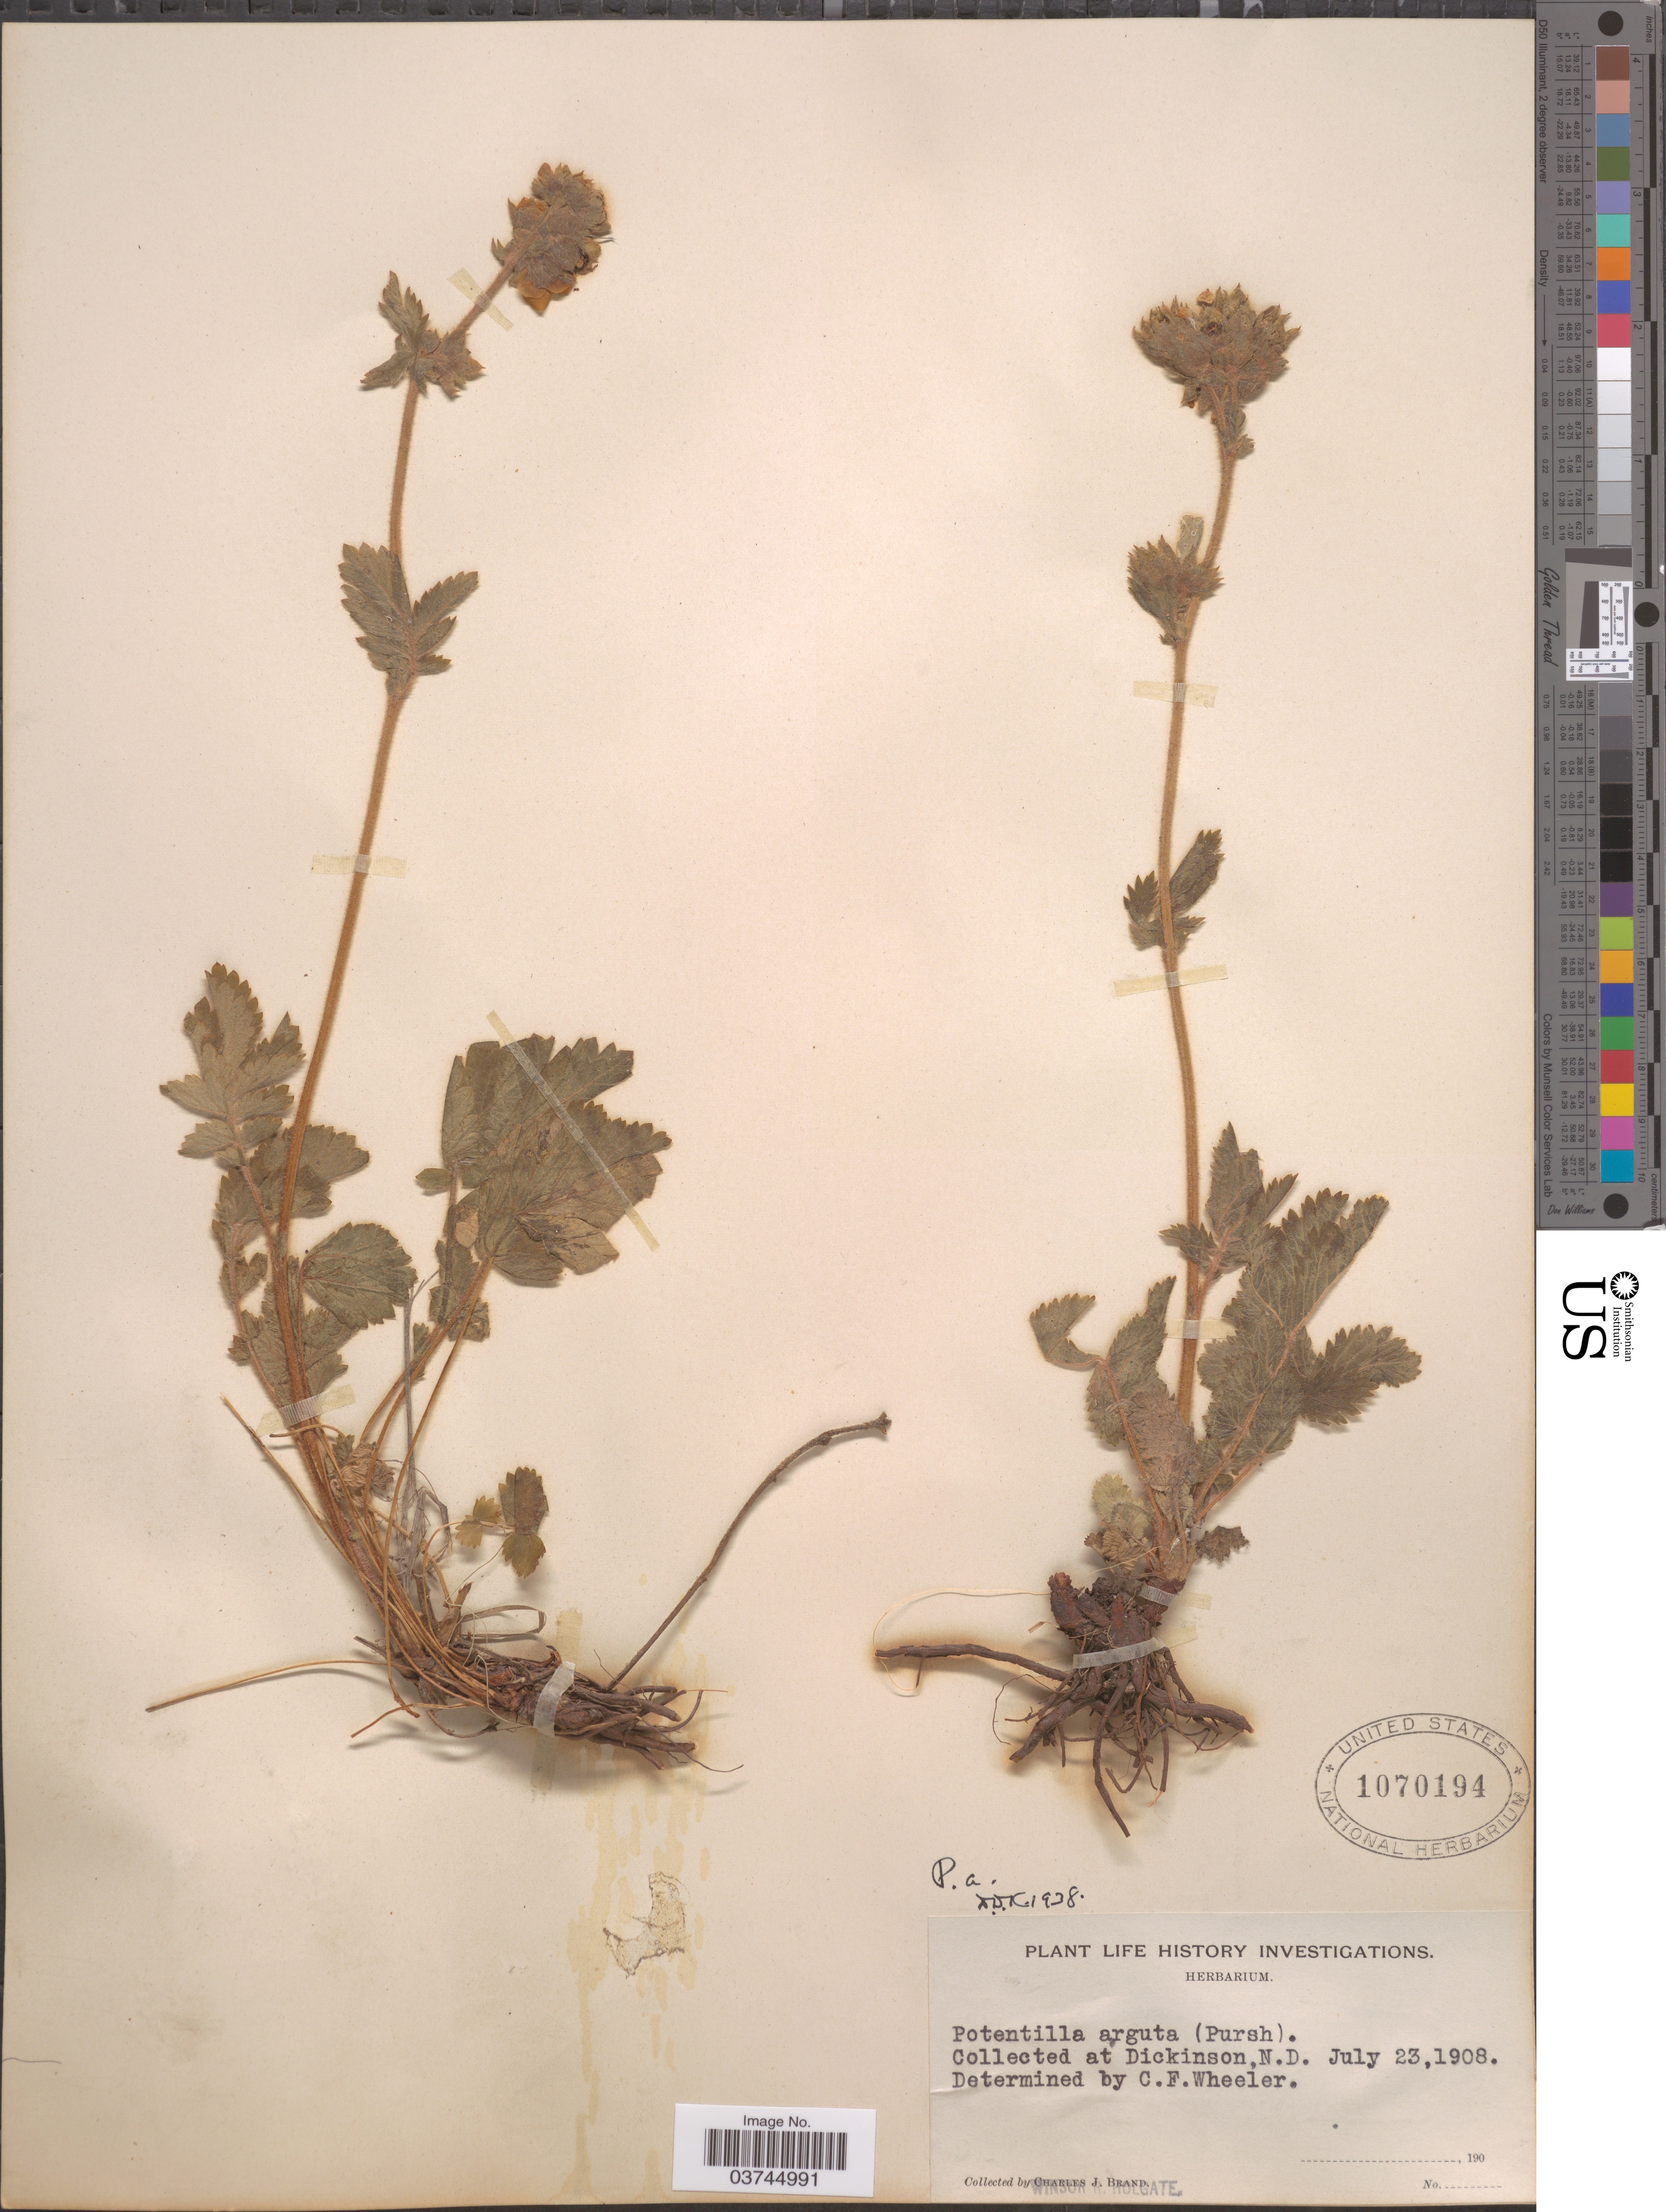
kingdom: Plantae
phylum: Tracheophyta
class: Magnoliopsida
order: Rosales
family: Rosaceae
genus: Drymocallis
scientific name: Drymocallis arguta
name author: (Pursh) Rydb.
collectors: C. J. Brand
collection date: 1908-07-23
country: United States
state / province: North Dakota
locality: Dickinson.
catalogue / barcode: US 1070194